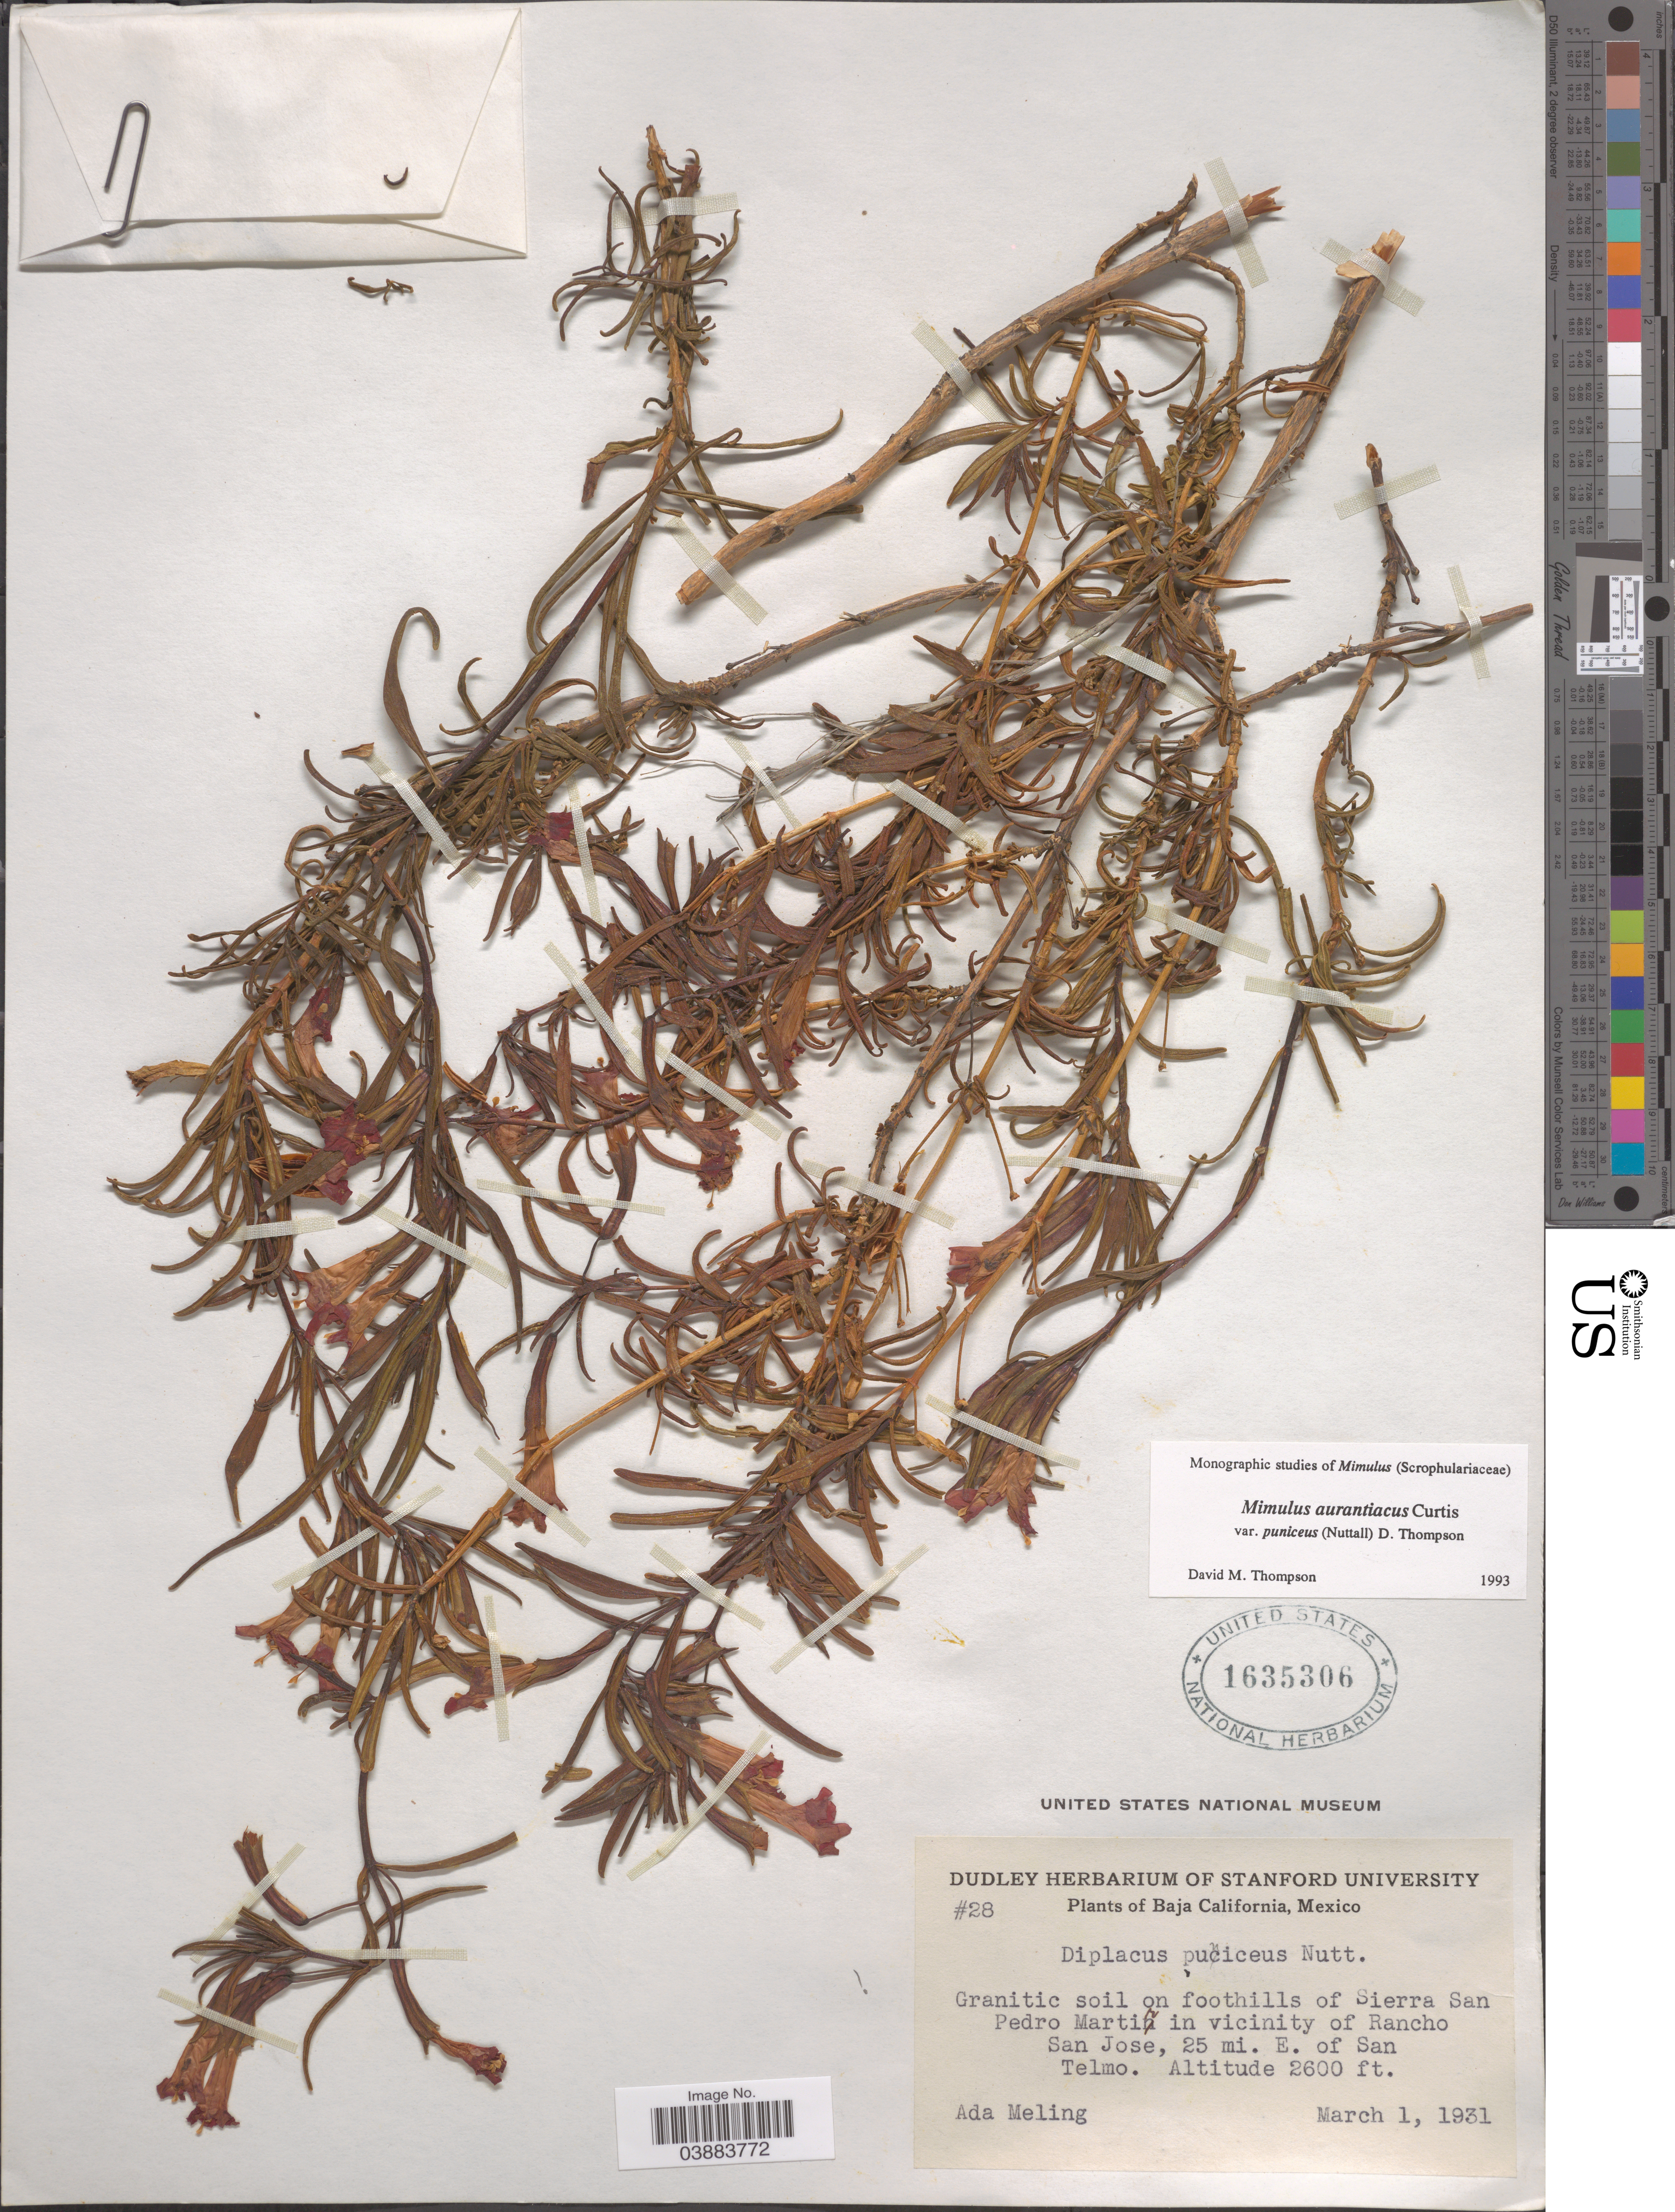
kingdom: Plantae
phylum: Tracheophyta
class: Magnoliopsida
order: Lamiales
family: Phrymaceae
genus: Diplacus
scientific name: Diplacus aurantiacus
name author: (Curtis) Jeps.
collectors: A. Meling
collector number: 28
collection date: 1931-03-01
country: Mexico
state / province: Baja California Norte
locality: Pedro Martin in vicinity of Rancho San Jose, 25 mi. E. of San Telmo.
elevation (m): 792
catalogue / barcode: US 1635306